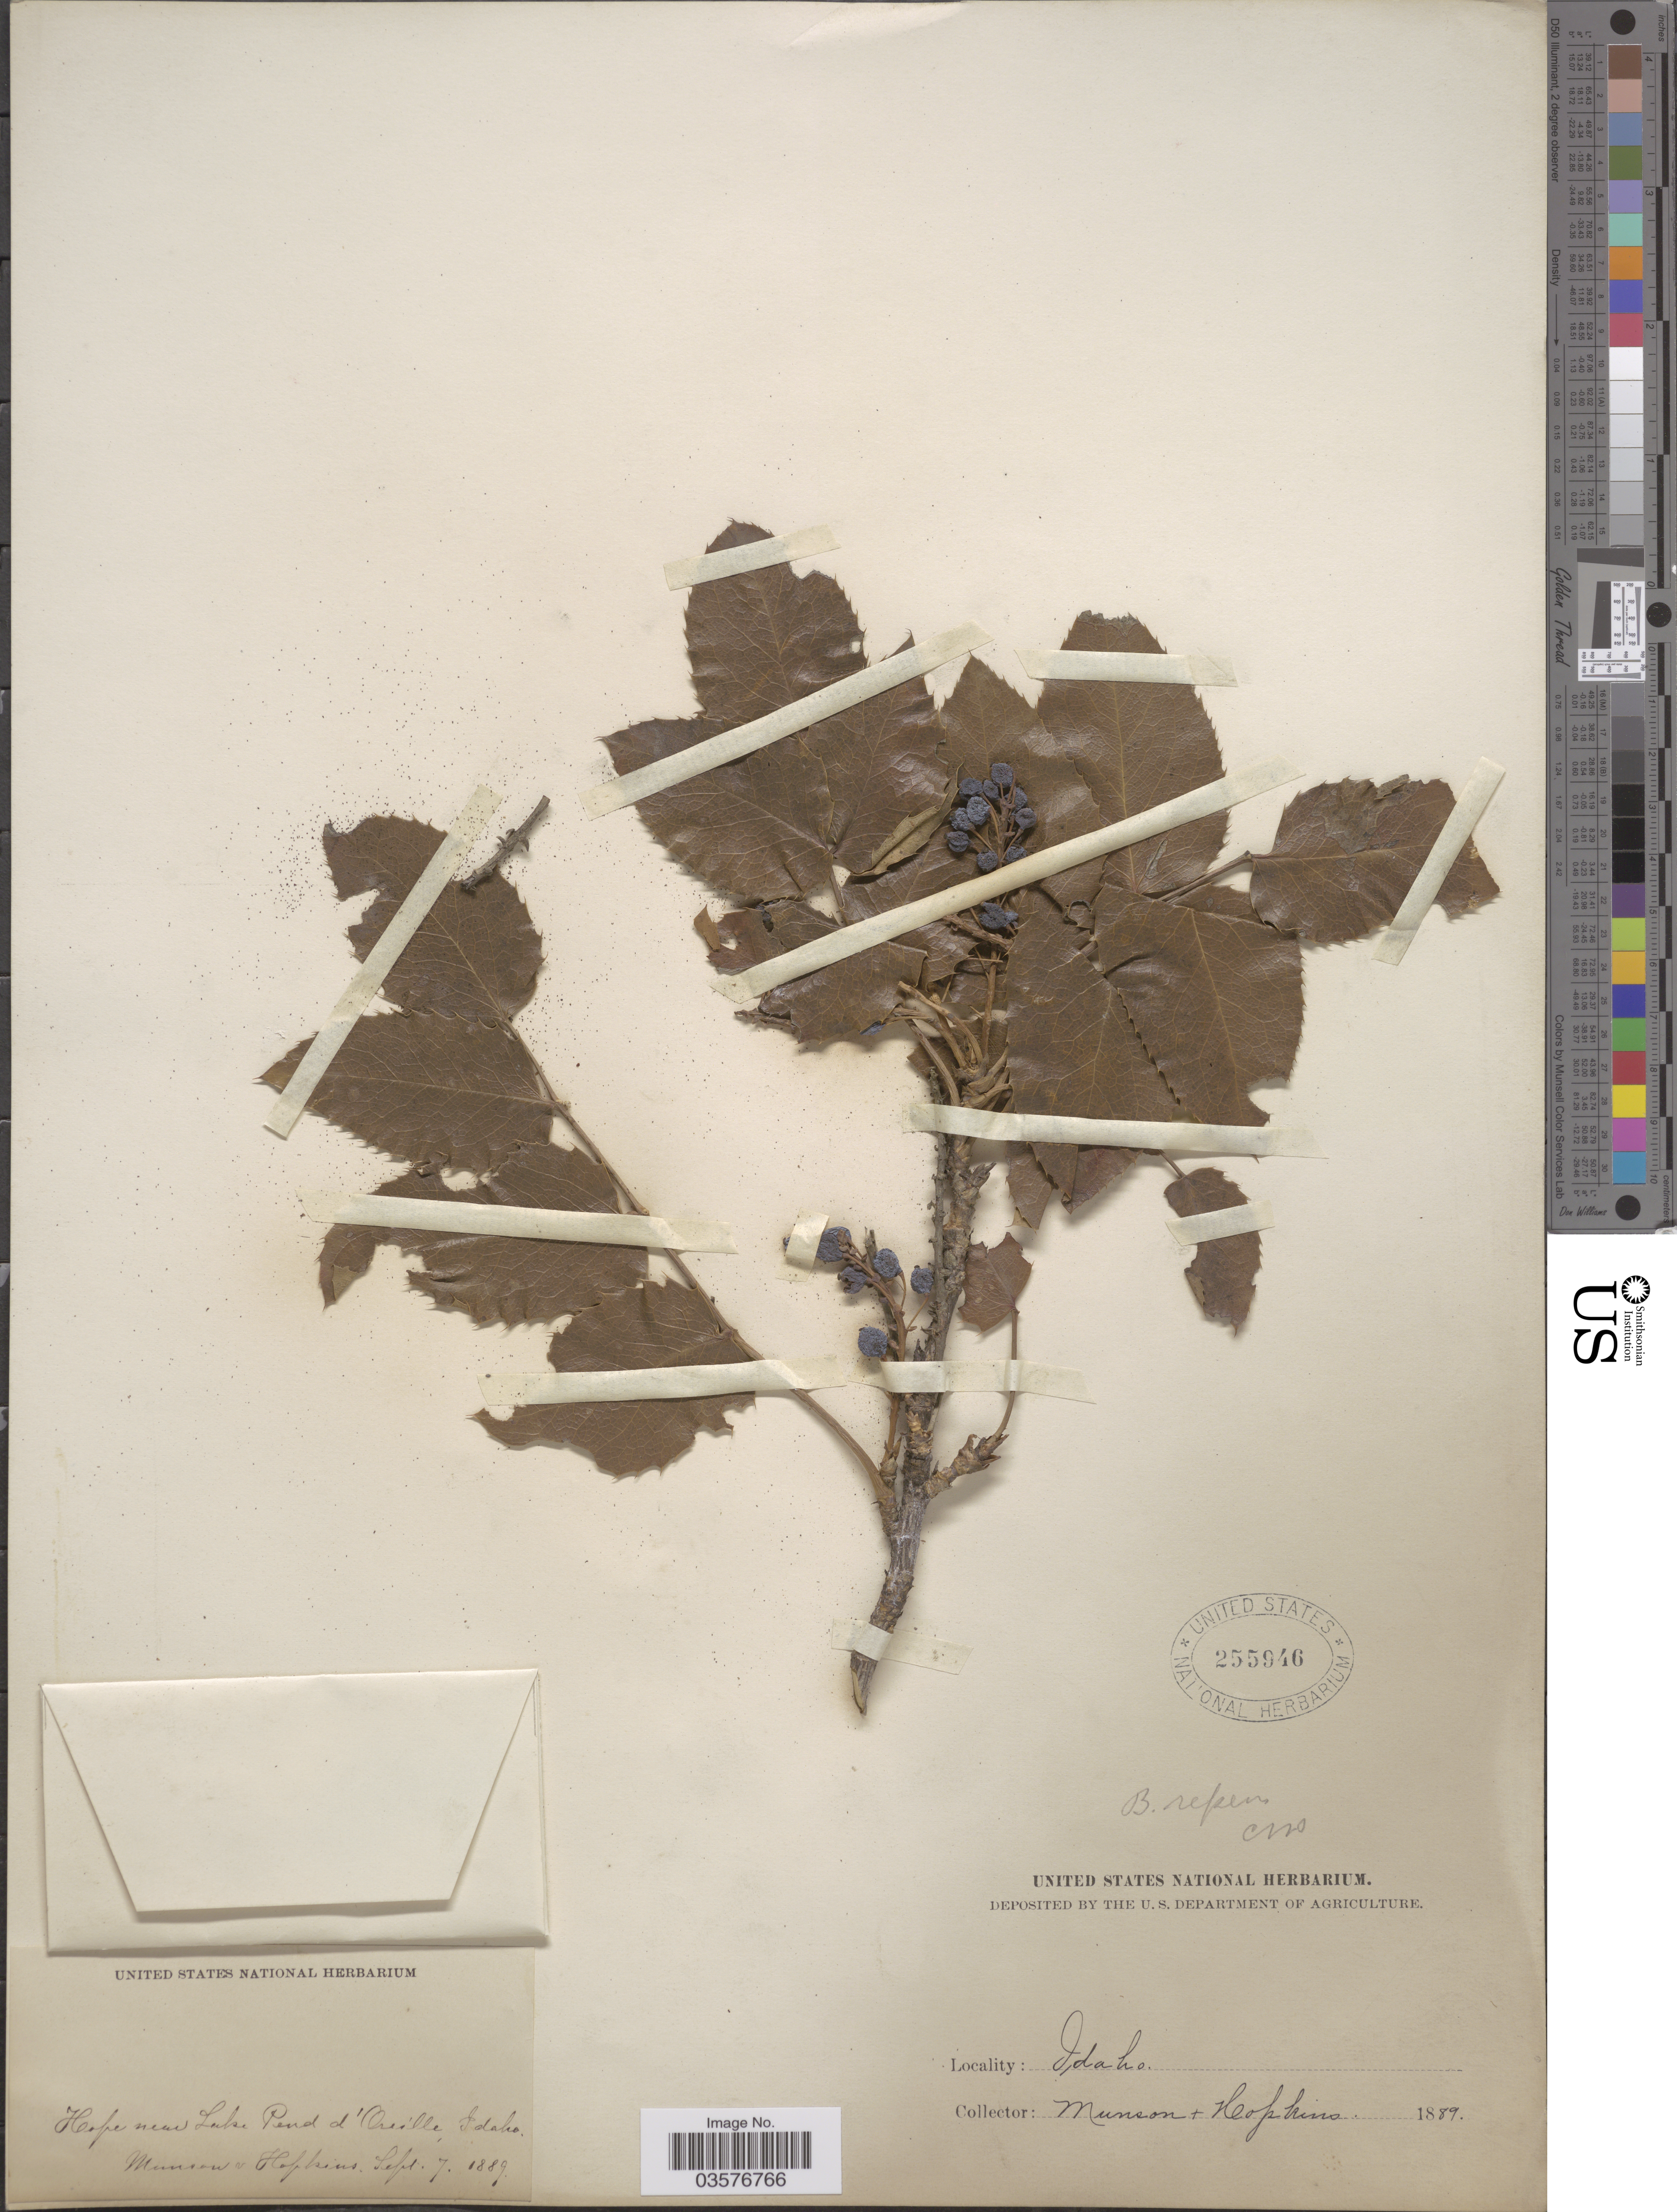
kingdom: Plantae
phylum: Tracheophyta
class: Magnoliopsida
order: Ranunculales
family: Berberidaceae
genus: Mahonia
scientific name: Mahonia repens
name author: (Lindl.) G. Don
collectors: -. Munson & -- Hopkins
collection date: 1889-09-07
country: United States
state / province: Idaho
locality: Hope, near Lake Pend d'Oreille.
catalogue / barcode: US 255946